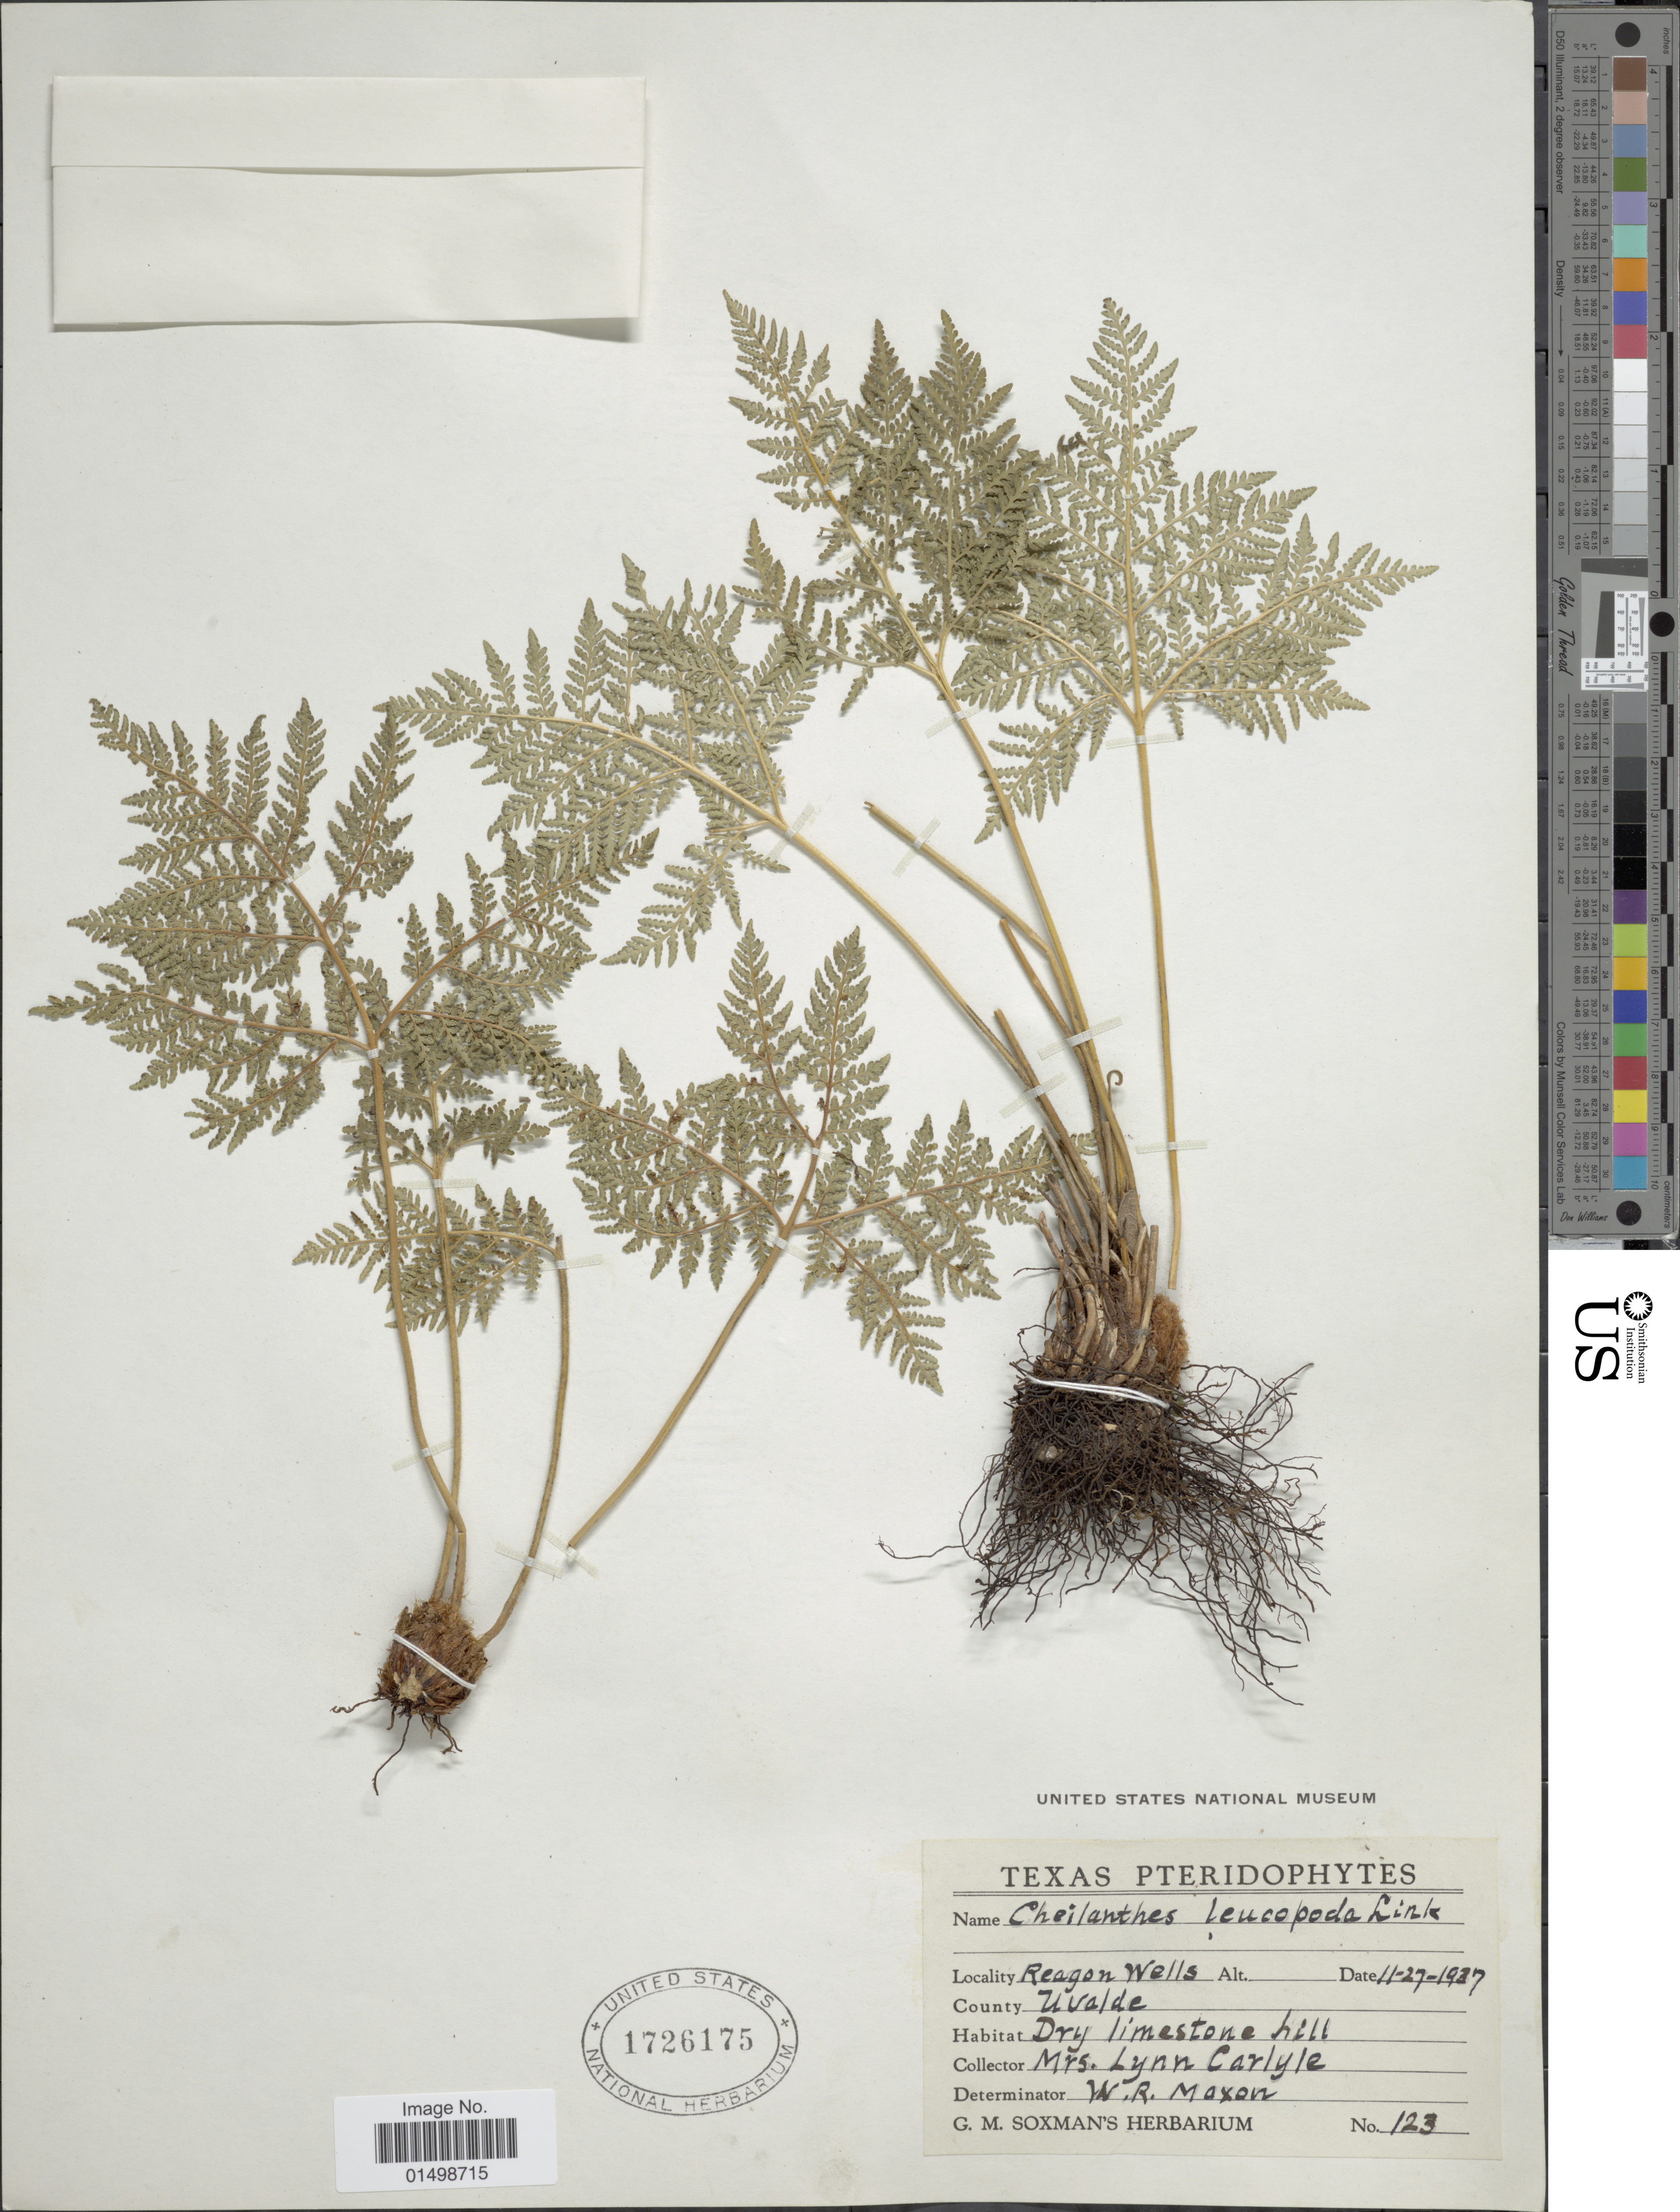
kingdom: Plantae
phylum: Tracheophyta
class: Polypodiopsida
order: Polypodiales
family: Pteridaceae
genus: Cheilanthes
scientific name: Cheilanthes leucopoda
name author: Link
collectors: L. Carlyle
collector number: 123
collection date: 1937-11-27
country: United States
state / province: Texas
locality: Uvalde, Reagon Wells, Dry limestone hill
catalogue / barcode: US 1726175